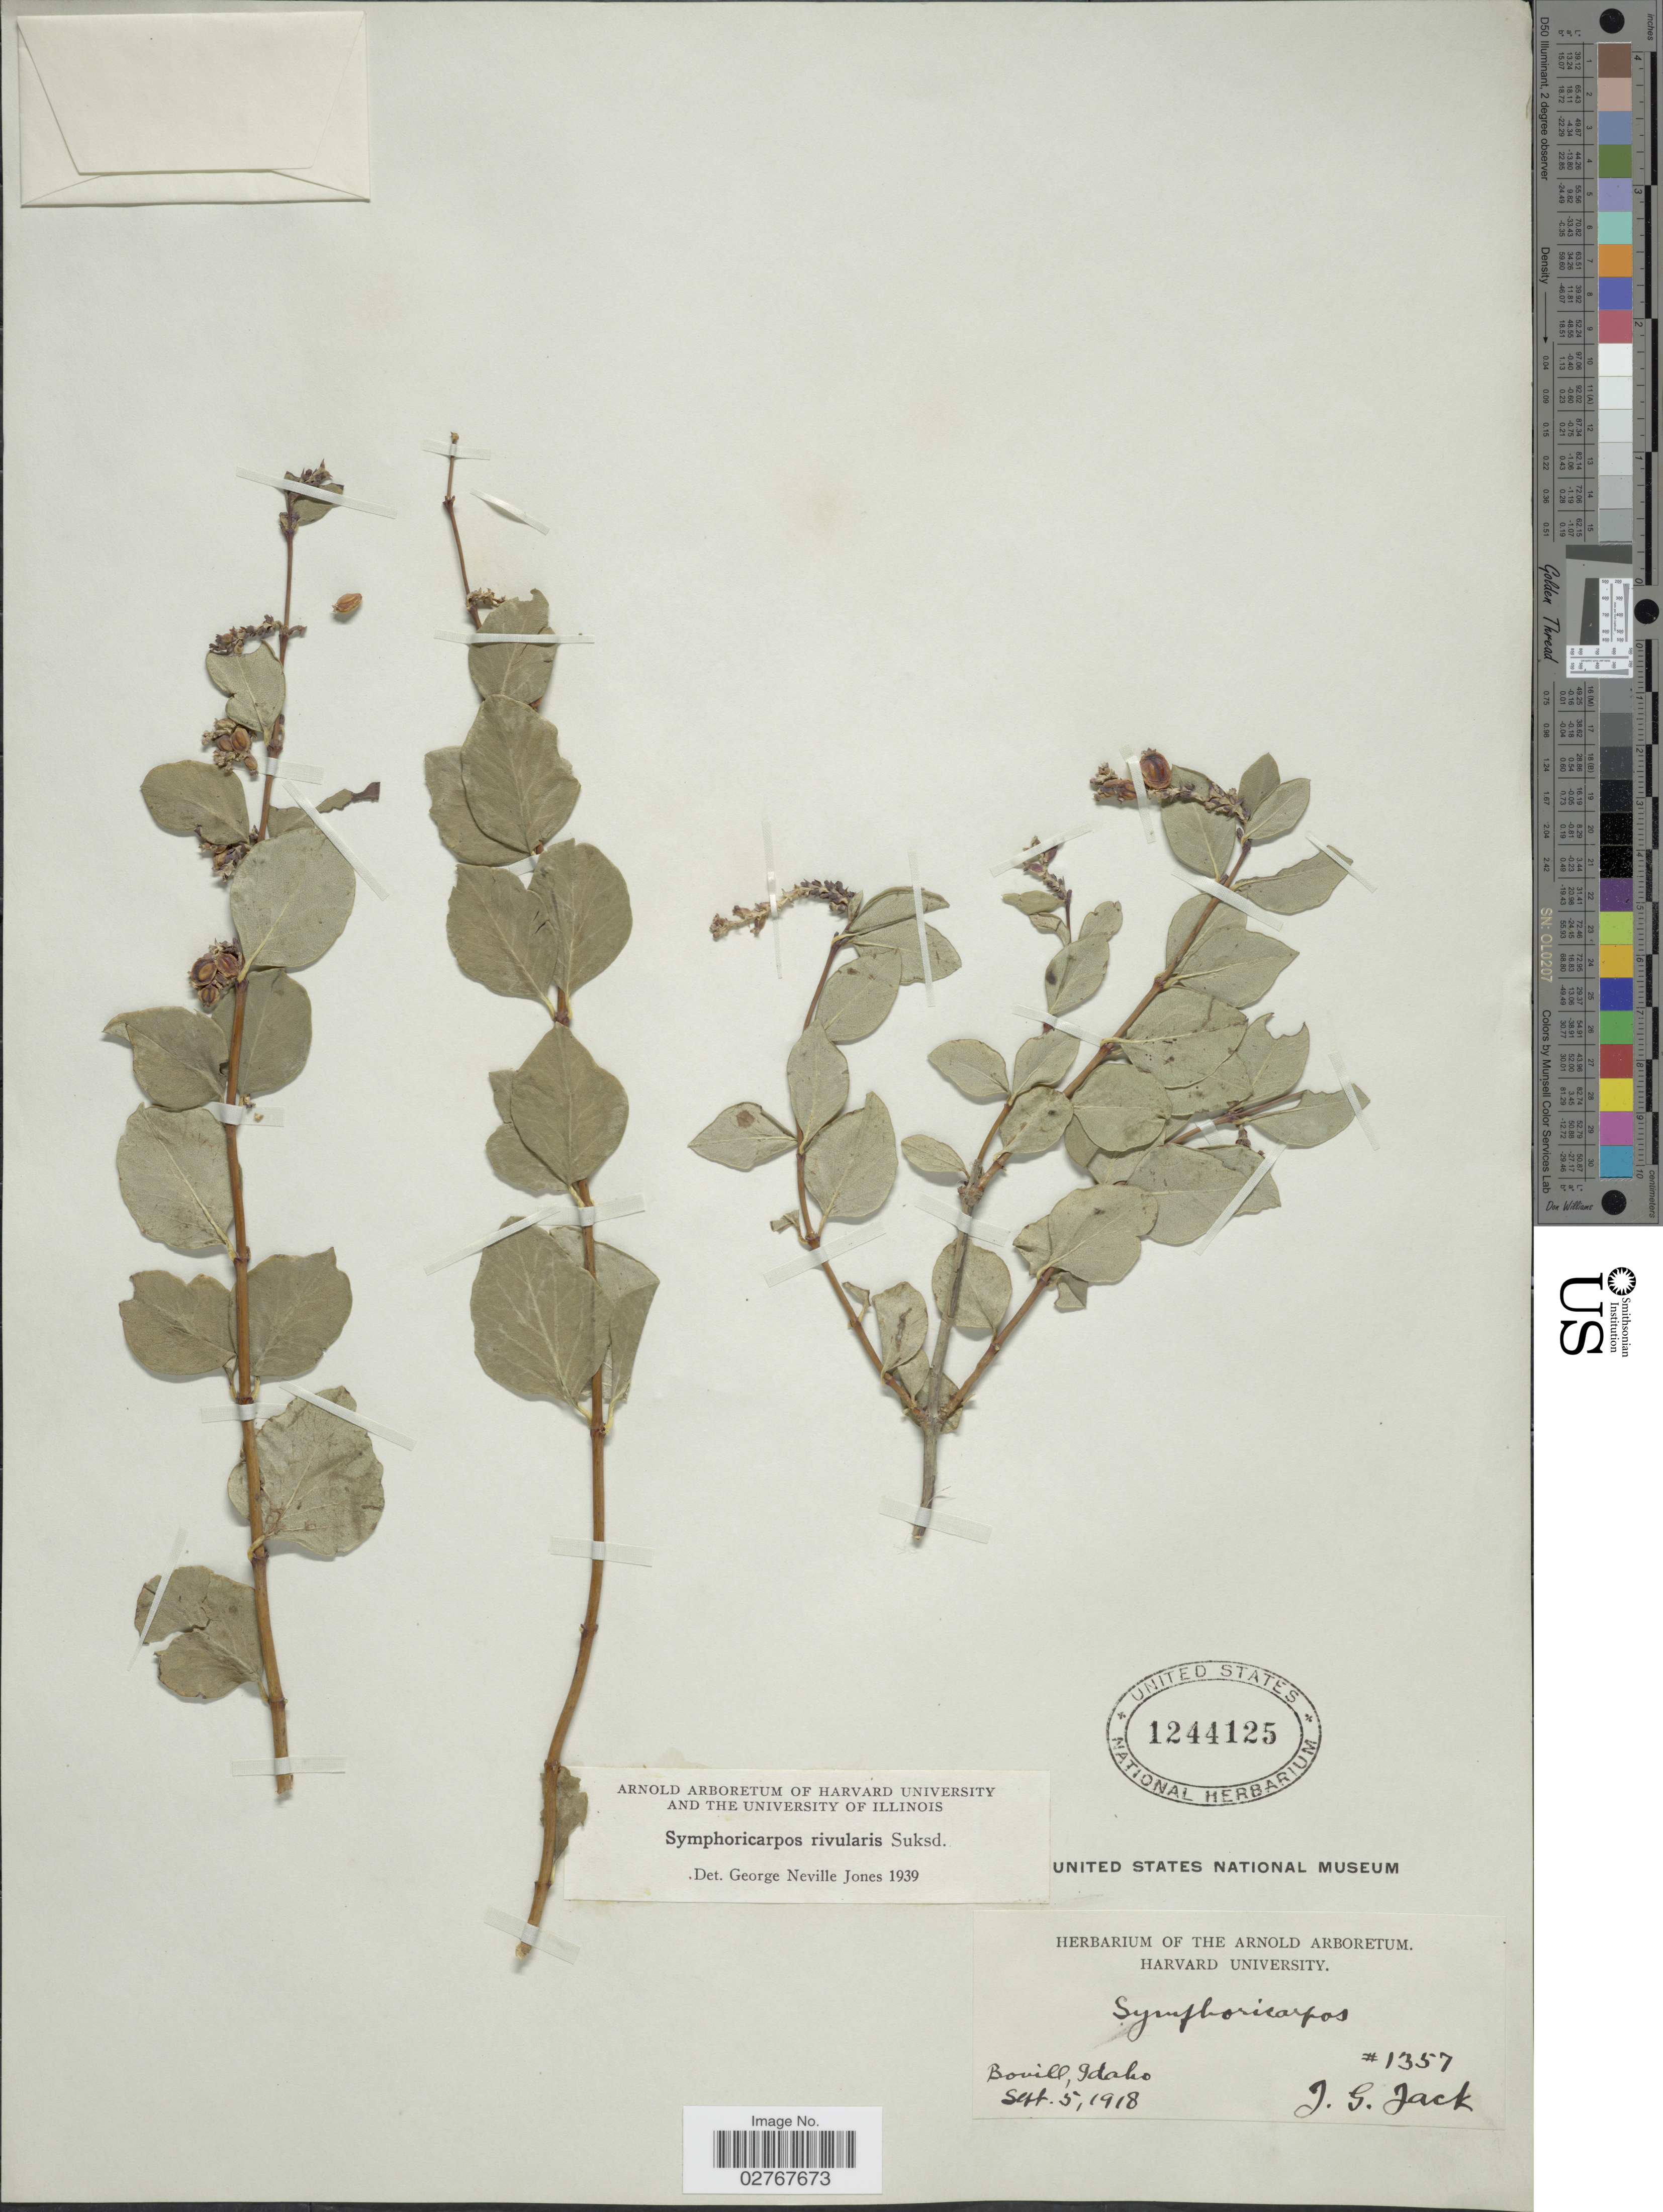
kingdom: Plantae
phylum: Tracheophyta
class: Magnoliopsida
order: Dipsacales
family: Caprifoliaceae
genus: Symphoricarpos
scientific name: Symphoricarpos rivularis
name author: Suksd.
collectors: J. G. Jack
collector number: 1357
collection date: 1918-09-05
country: United States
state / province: Idaho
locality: Bovill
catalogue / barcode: US 1244125